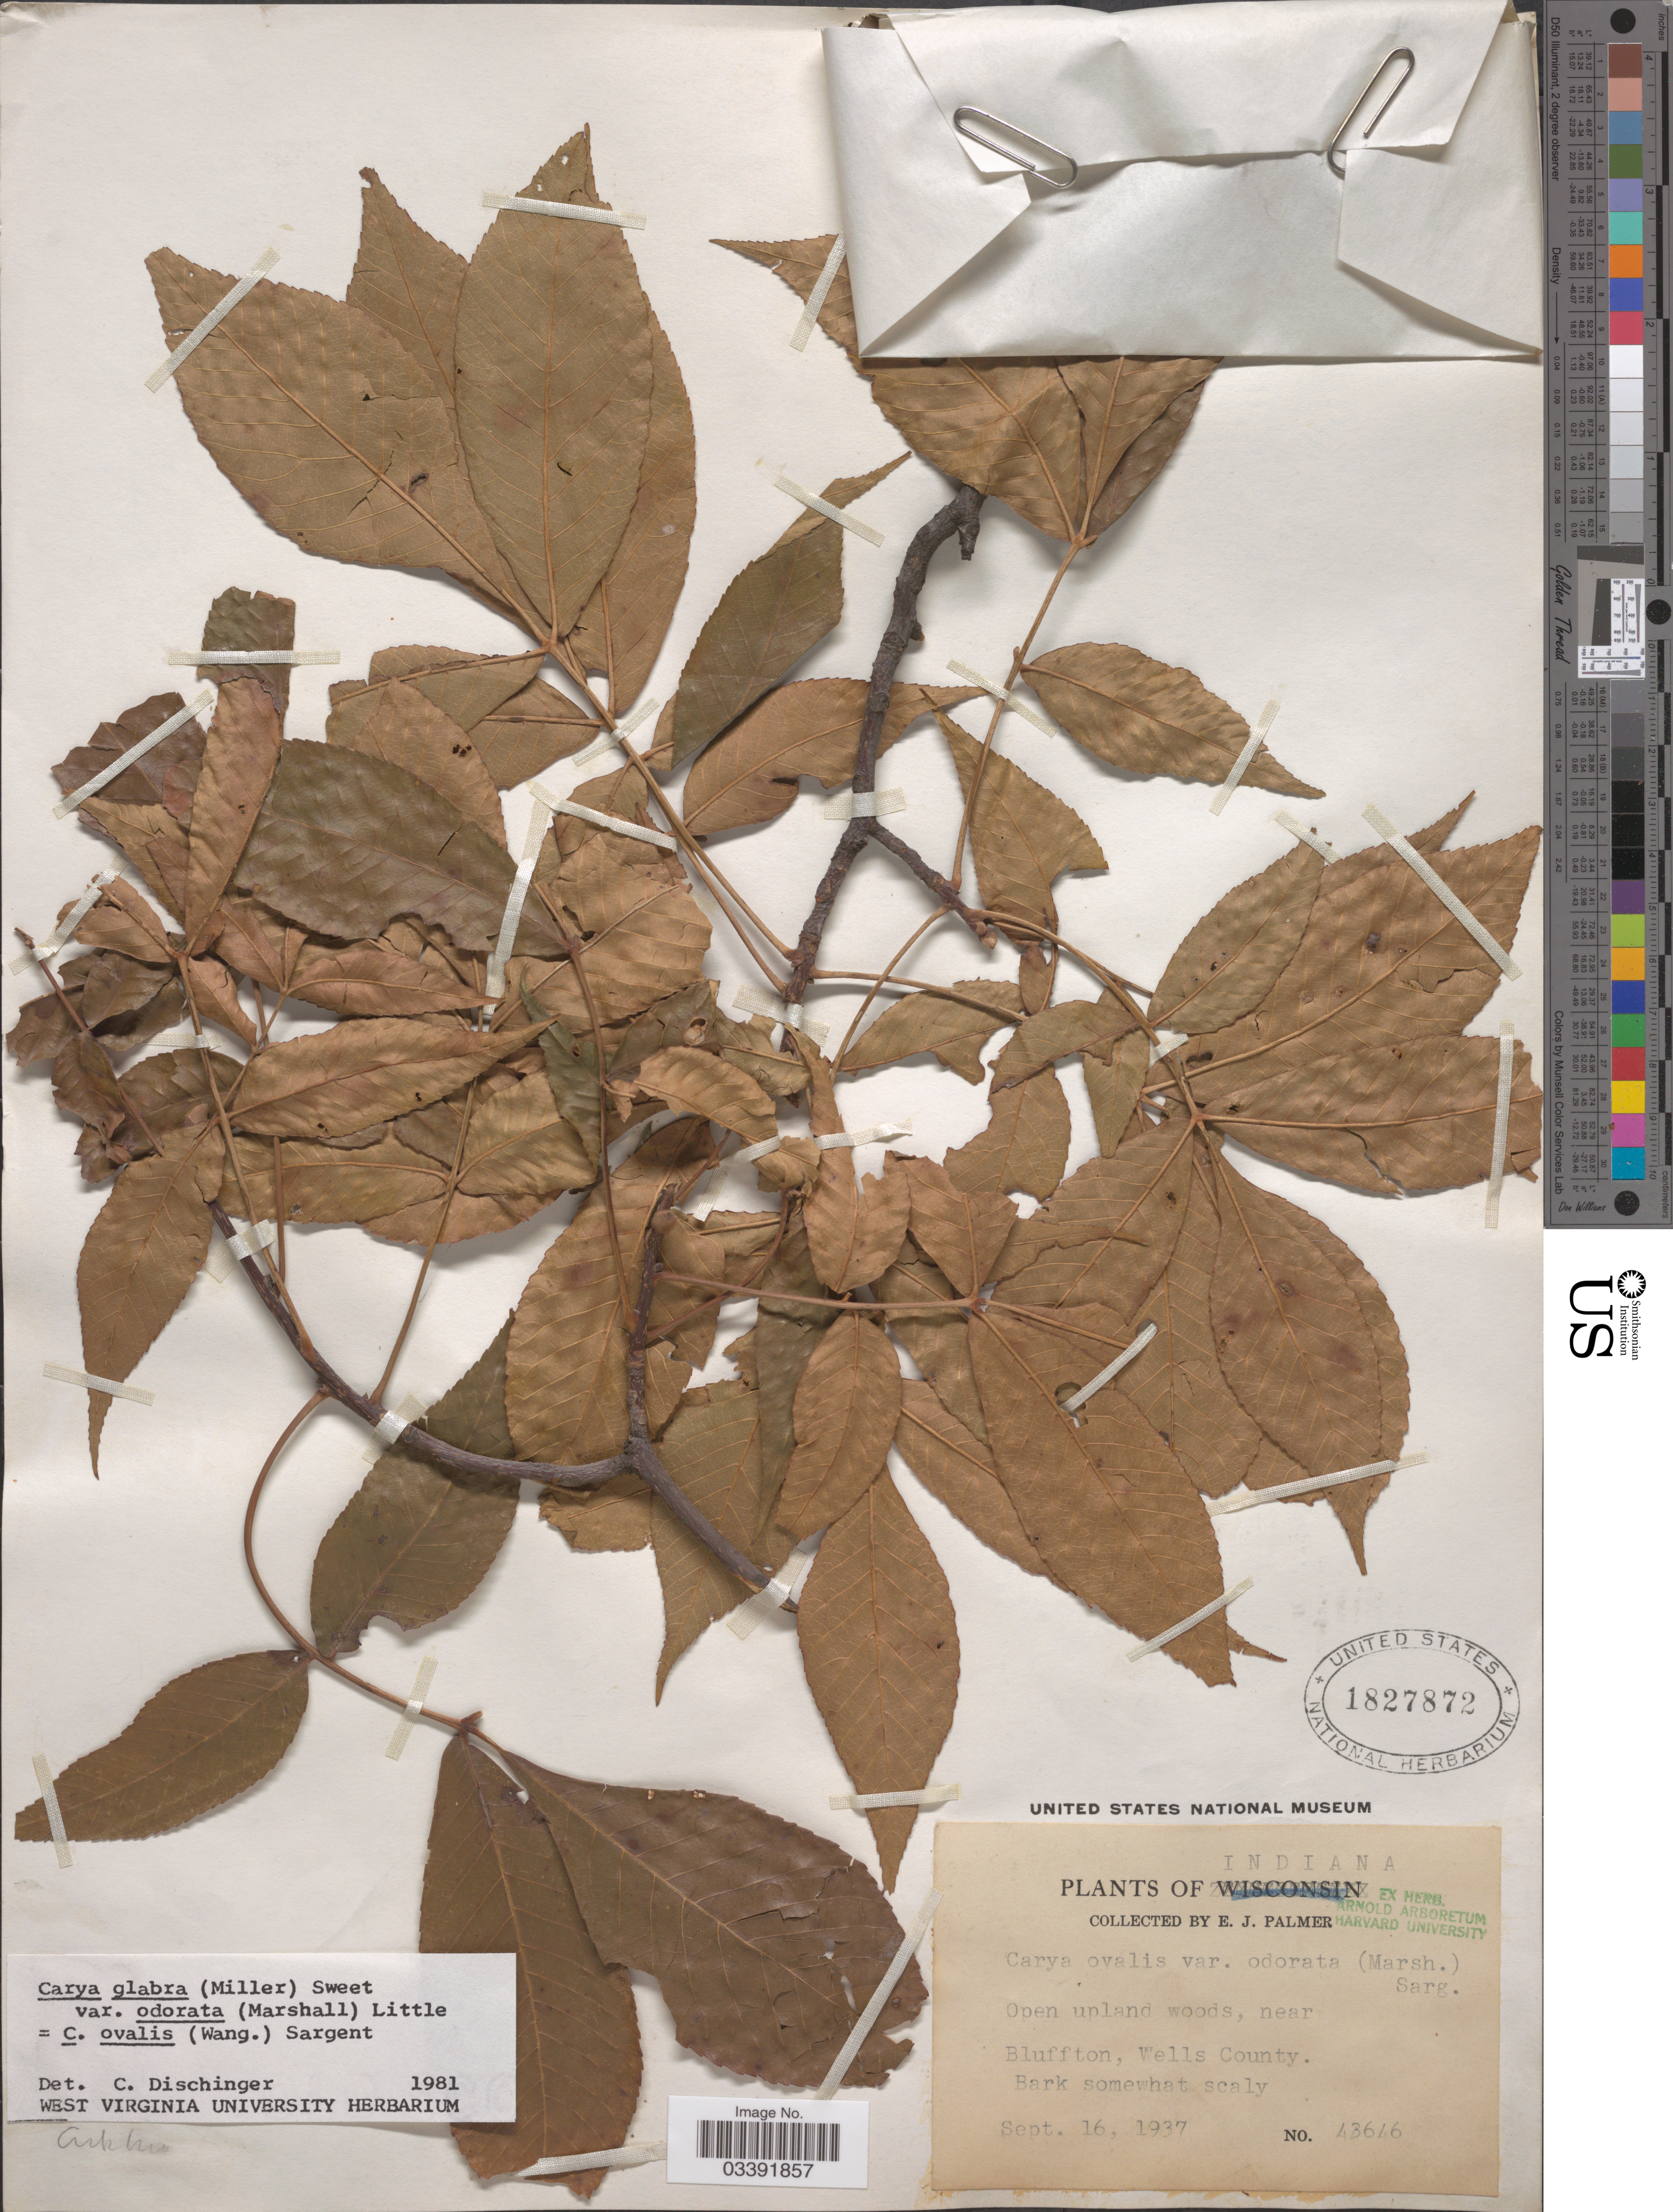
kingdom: Plantae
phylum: Tracheophyta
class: Magnoliopsida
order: Fagales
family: Juglandaceae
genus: Carya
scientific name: Carya glabra var. odorata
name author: (Marshall) Little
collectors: E. J. Palmer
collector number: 43646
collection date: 1937-09-16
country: United States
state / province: Indiana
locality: Open upland woods, near Bluffton, Wells County.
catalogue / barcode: US 1827872